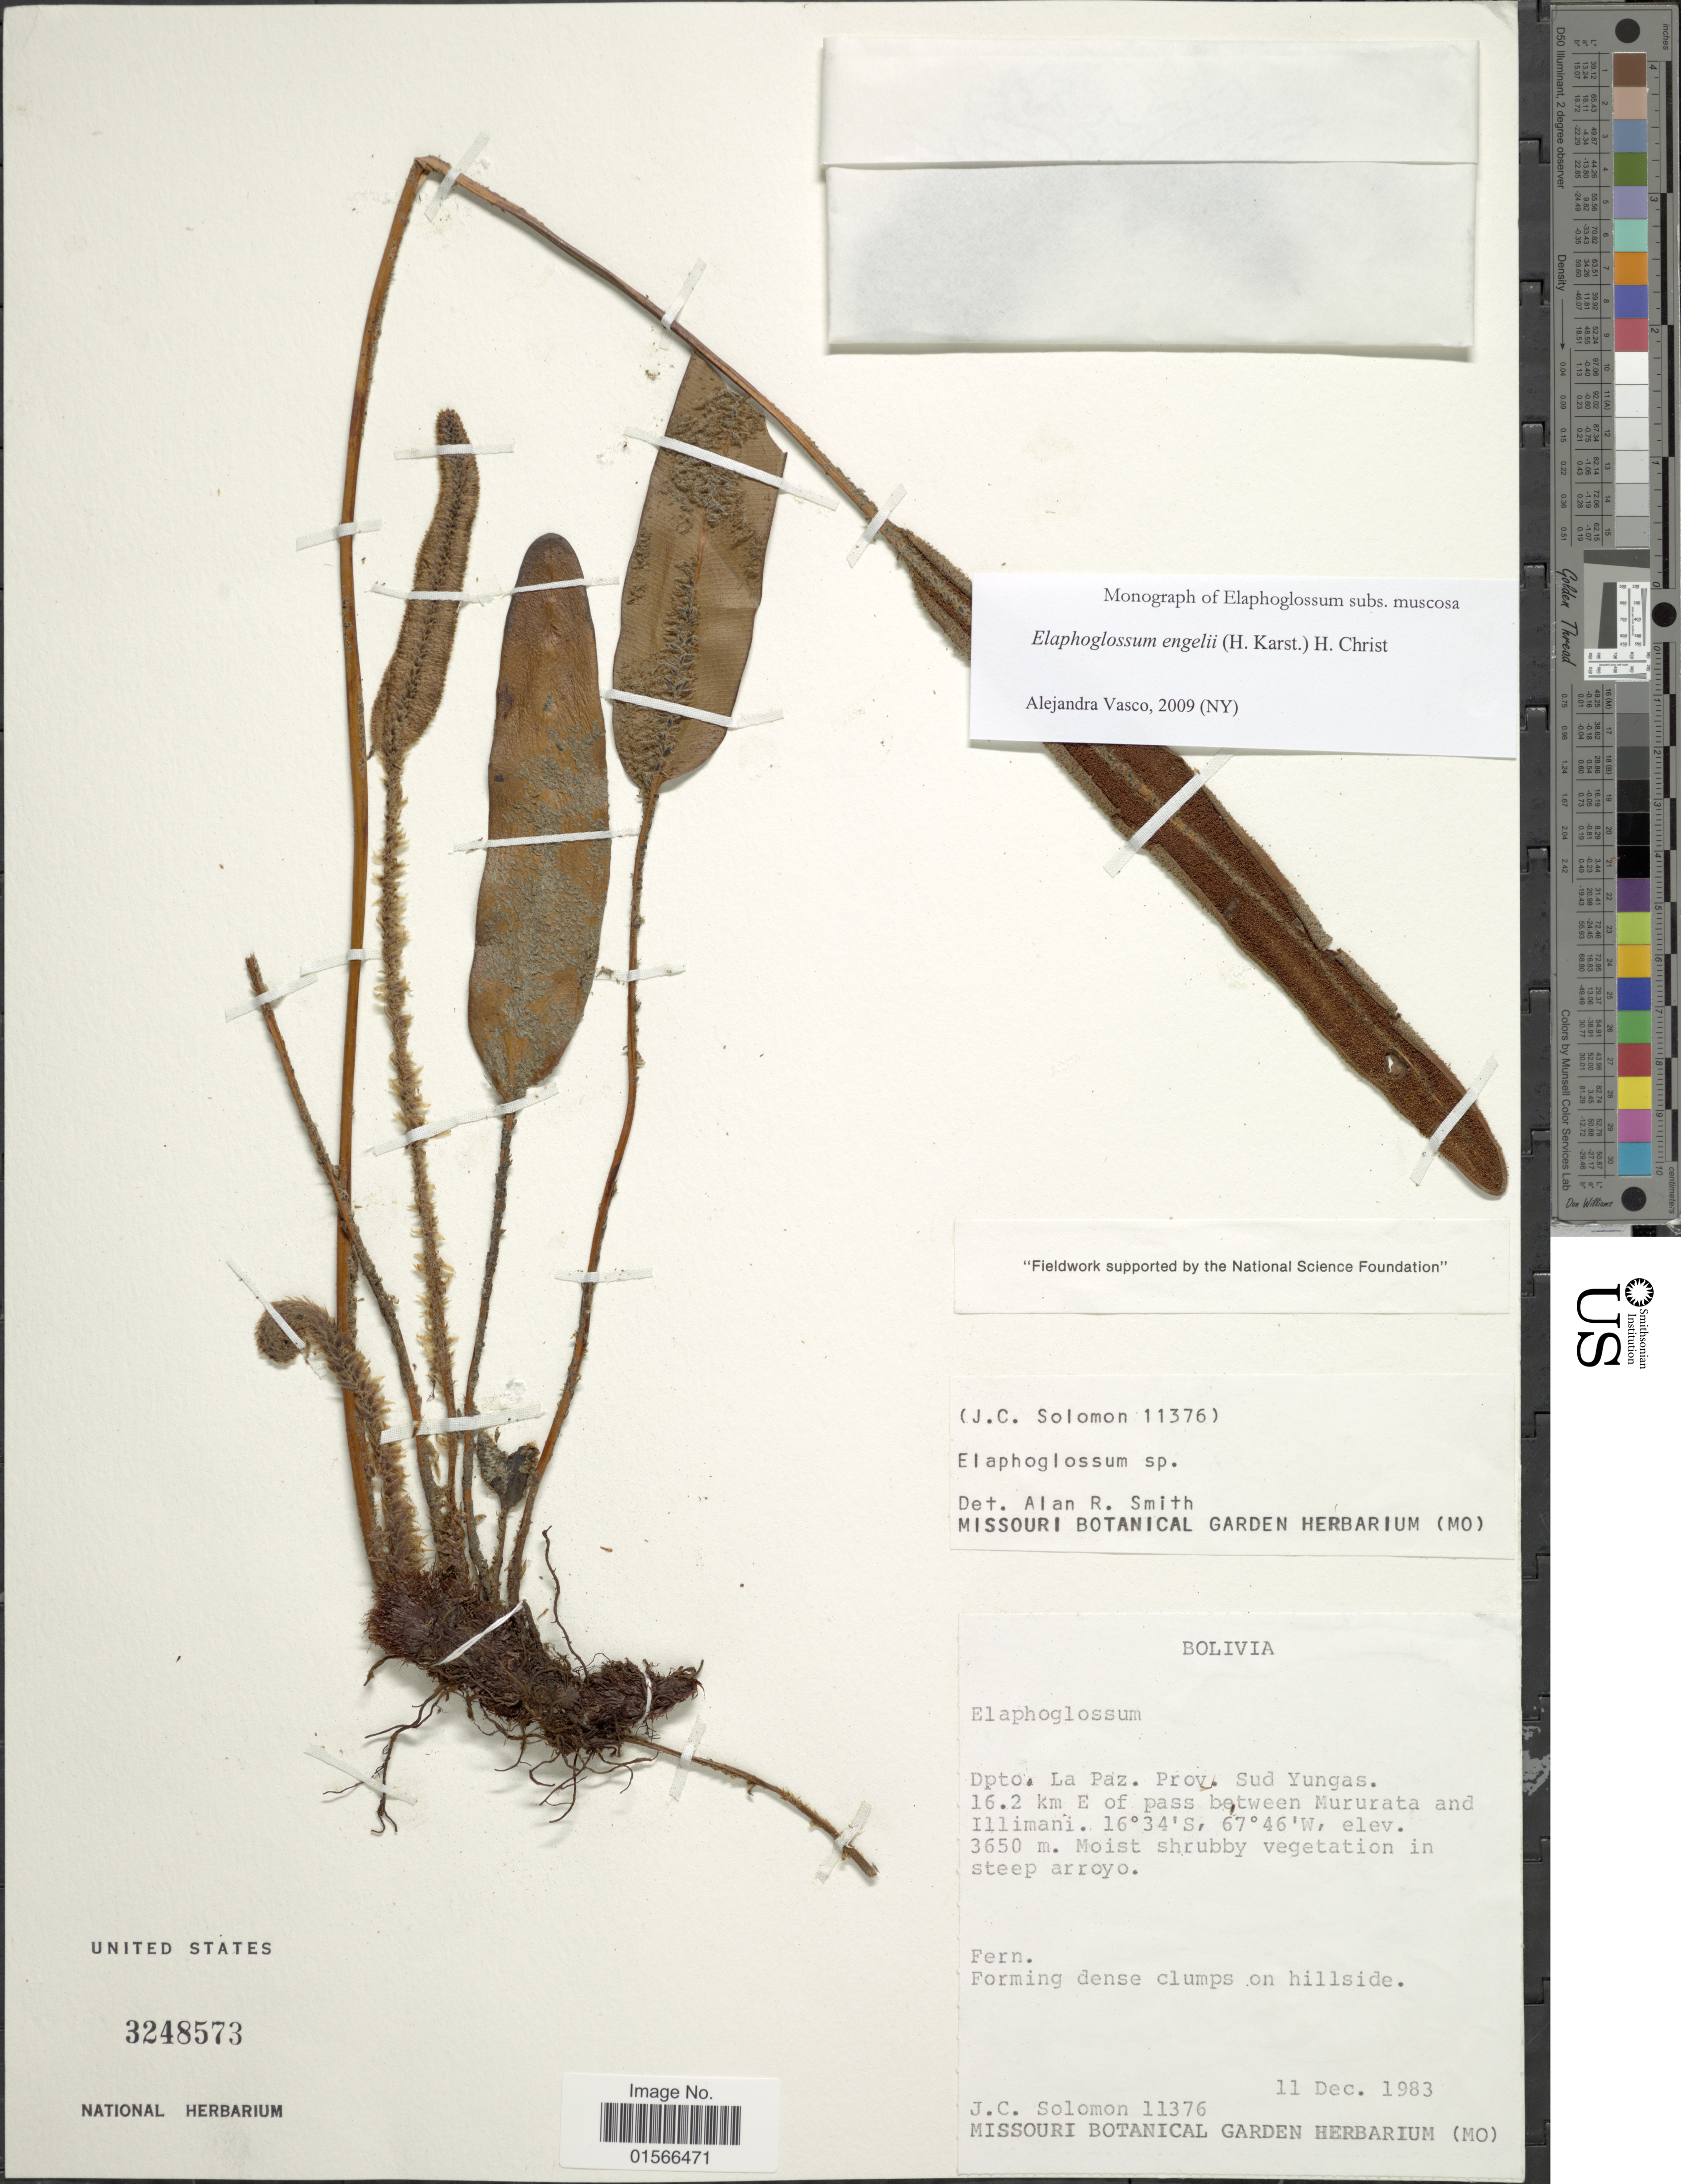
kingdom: Plantae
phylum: Tracheophyta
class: Polypodiopsida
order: Polypodiales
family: Dryopteridaceae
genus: Elaphoglossum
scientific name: Elaphoglossum engelii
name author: (H. Karst.) Christ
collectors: J. C. Solomon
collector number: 11376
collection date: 1983-12-11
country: Bolivia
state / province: La Paz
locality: Depto. La Paz. Prov. Sud Yungas. 16.2 km E of pass between Mururata and Illimani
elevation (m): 3650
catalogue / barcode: US 3248573